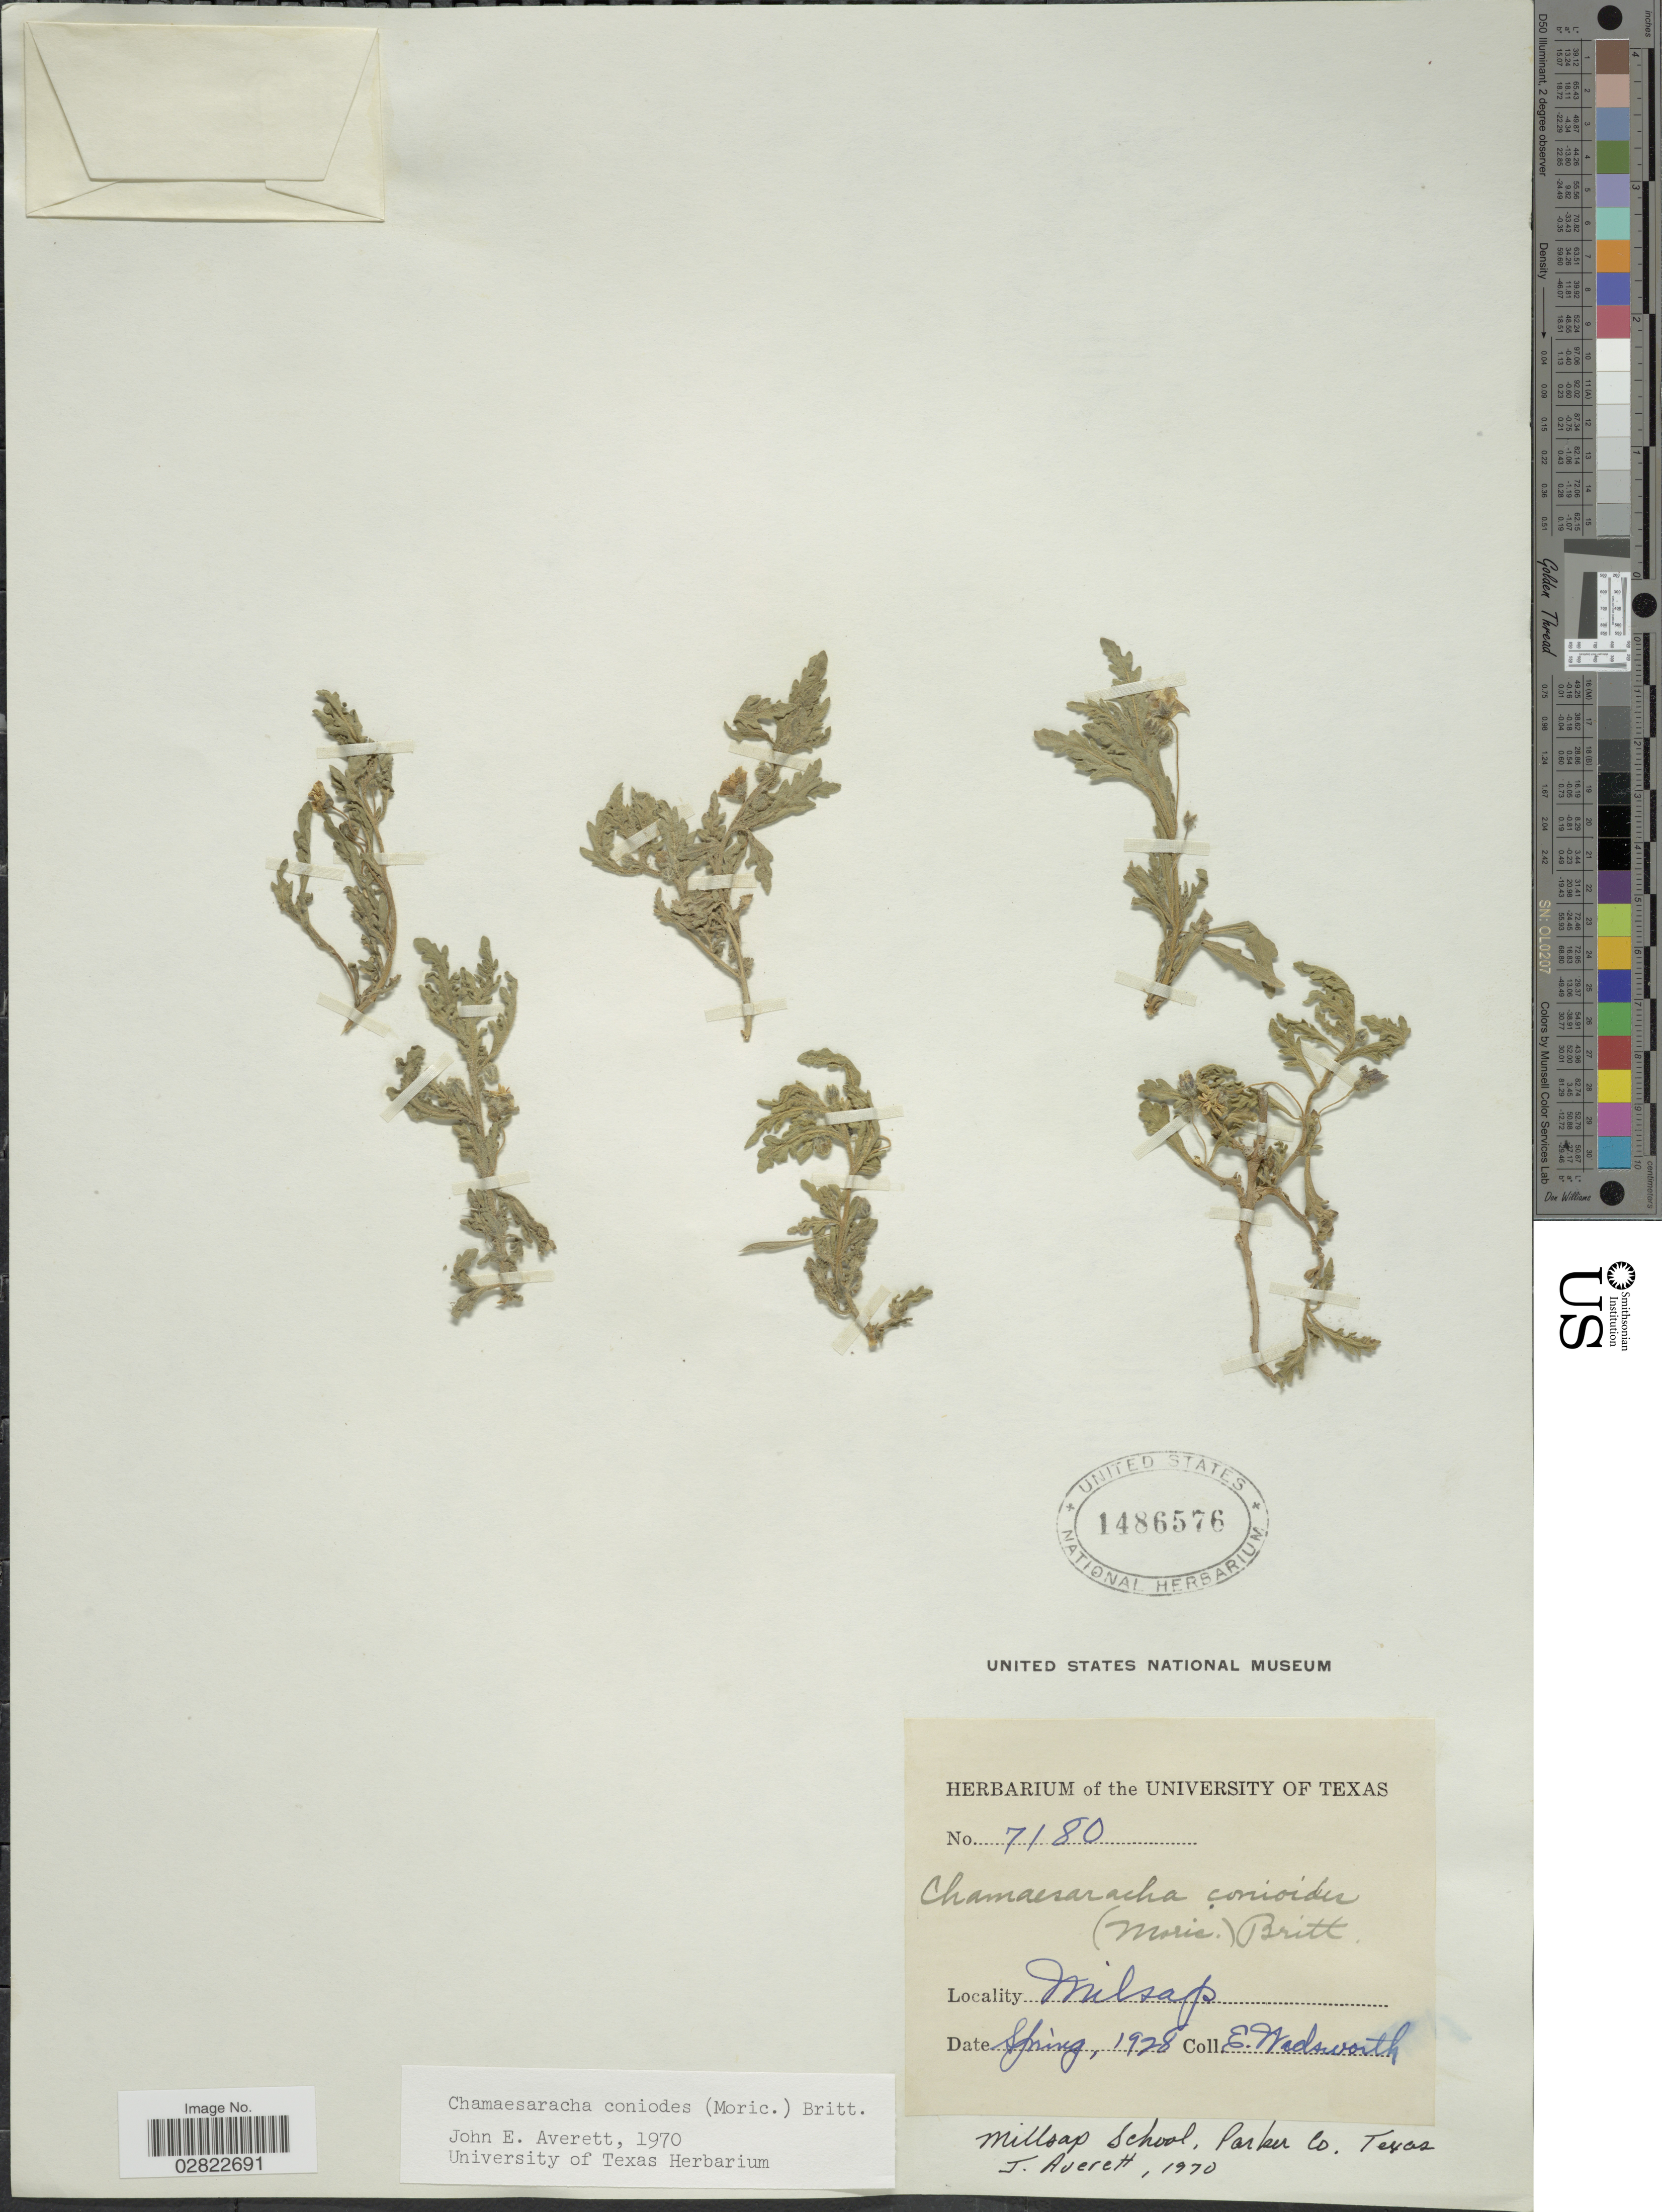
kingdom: Plantae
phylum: Tracheophyta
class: Magnoliopsida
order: Solanales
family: Solanaceae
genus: Chamaesaracha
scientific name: Chamaesaracha coniodes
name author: (Moric. ex Dunal) Britton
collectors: E. Wadsworth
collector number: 7180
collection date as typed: Spring 1928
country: United States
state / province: Texas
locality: Milsap.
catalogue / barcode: US 1486576